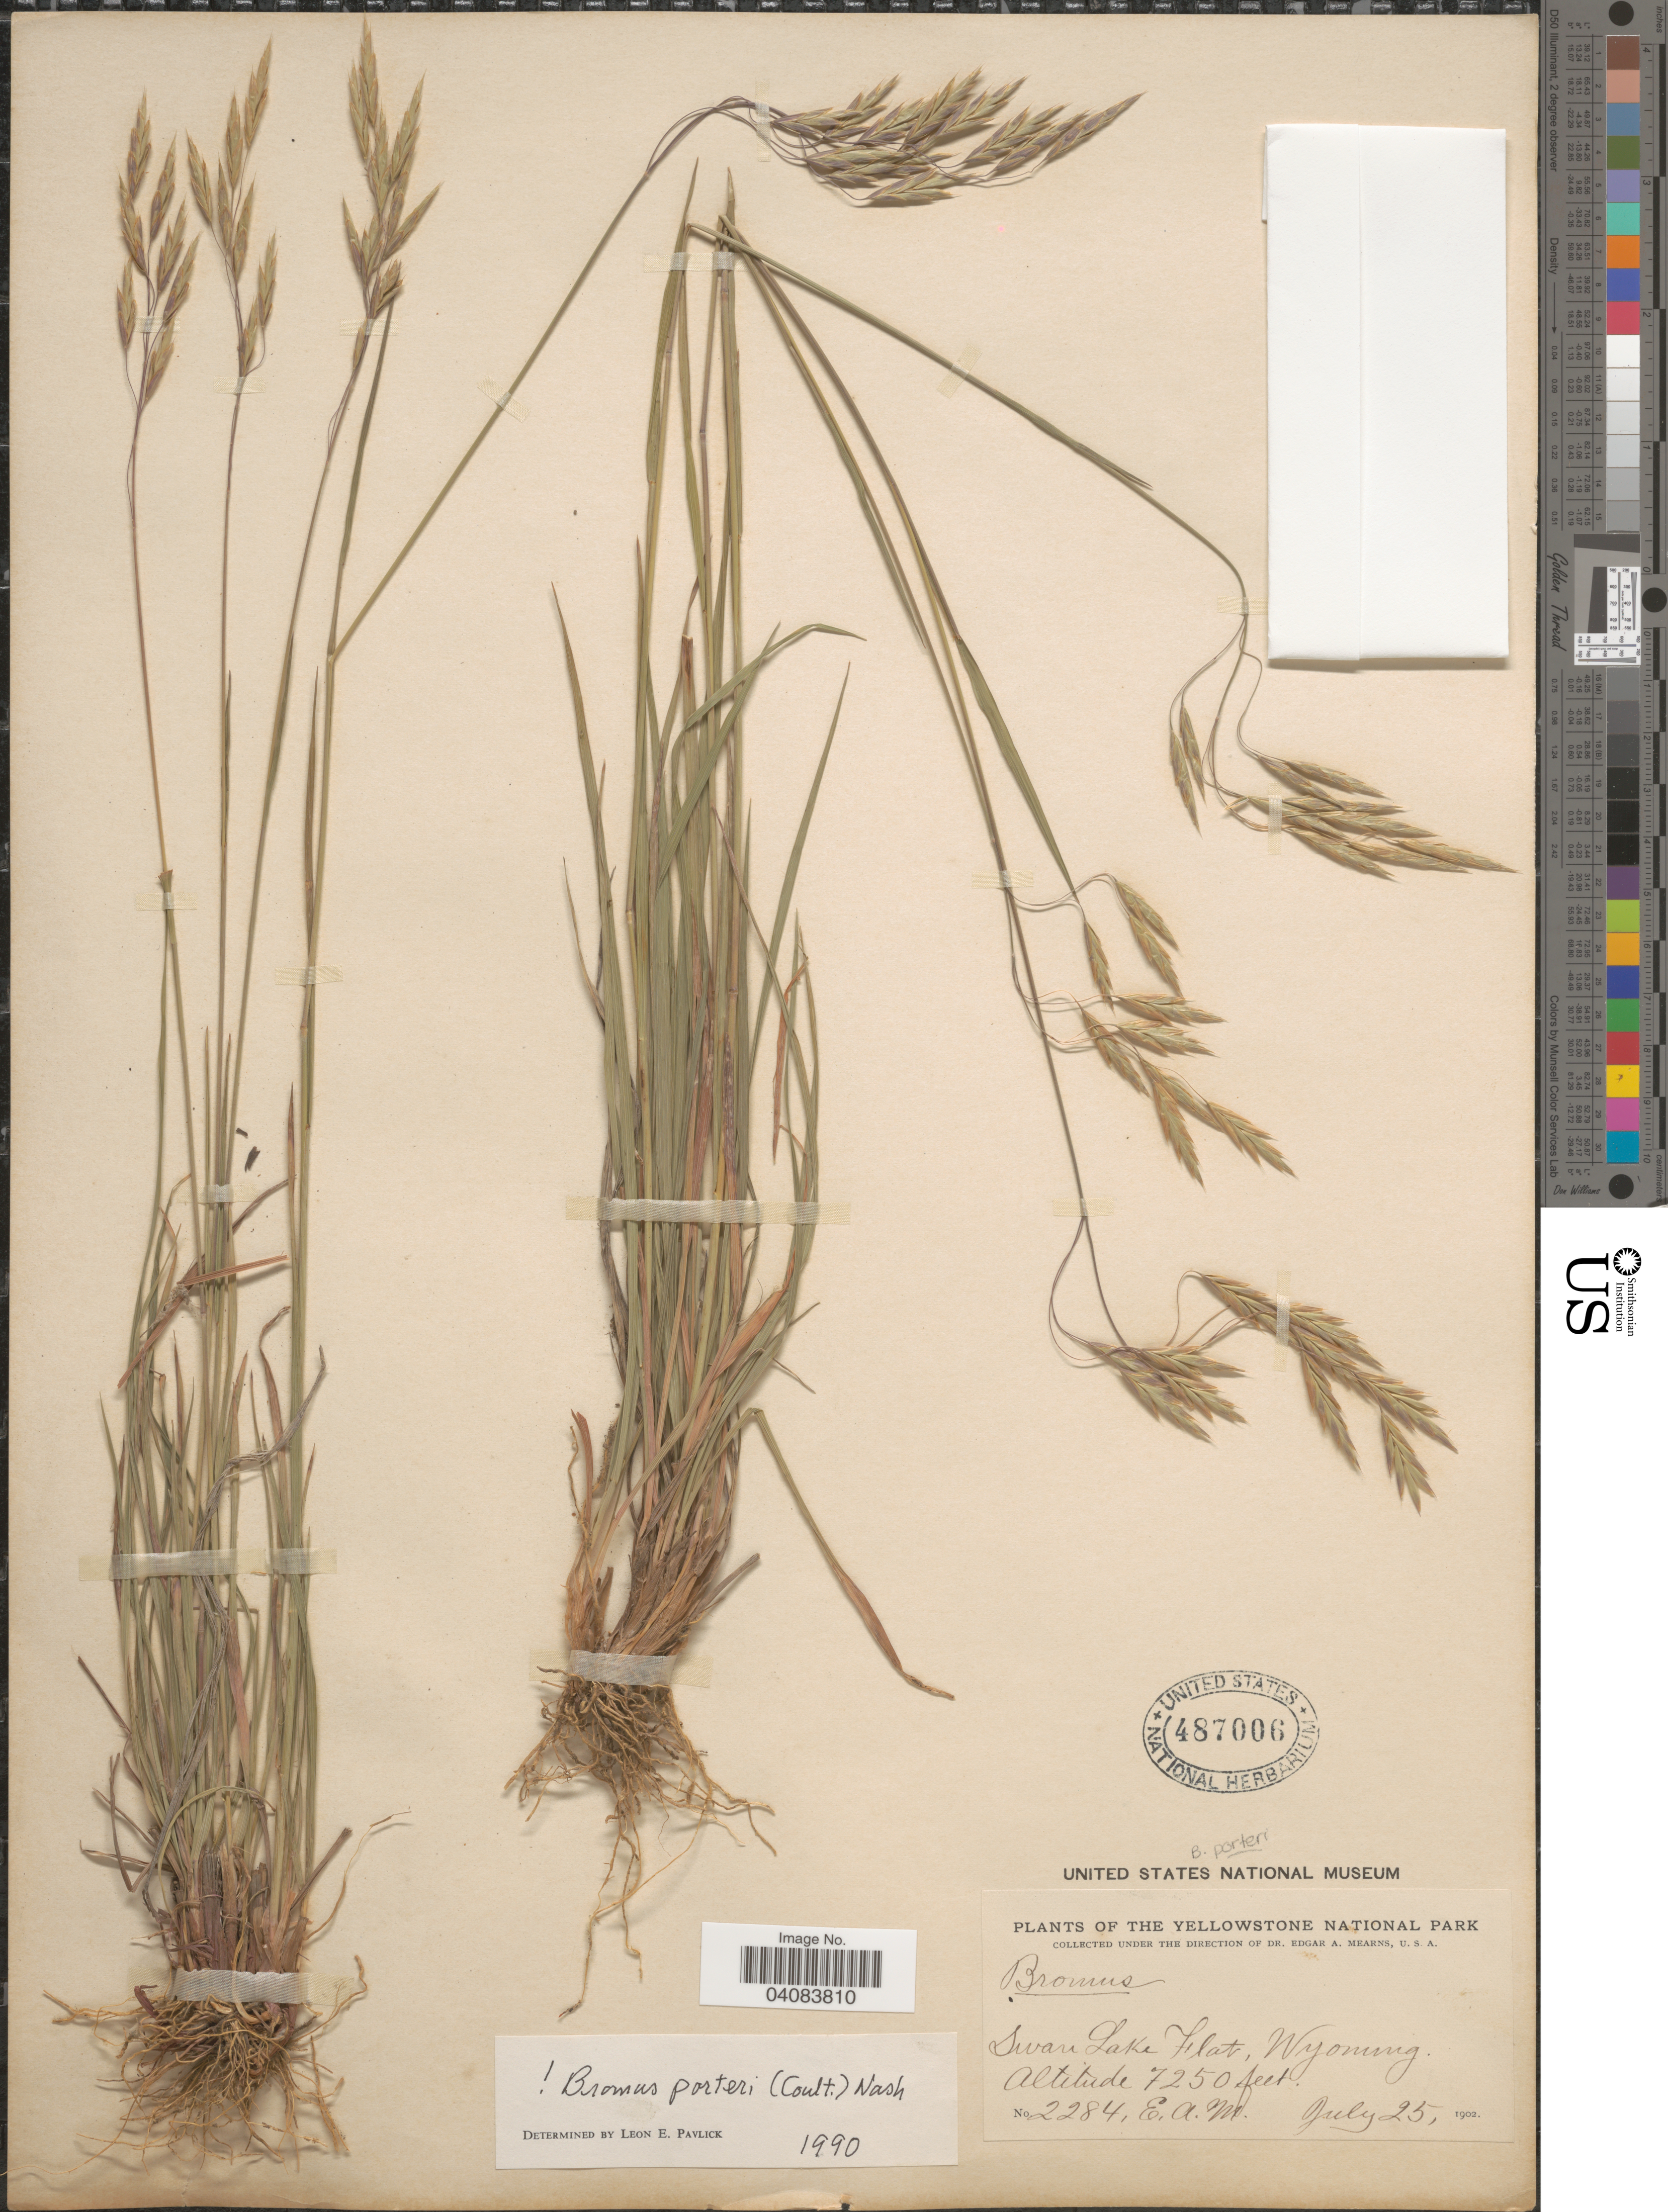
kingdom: Plantae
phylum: Tracheophyta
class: Liliopsida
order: Poales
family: Poaceae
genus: Bromus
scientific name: Bromus porteri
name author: (J.M. Coult.) Nash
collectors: E. A. Mearns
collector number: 2284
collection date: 1902-07-25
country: United States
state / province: Wyoming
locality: Yellowstone National Park. Swan Lake Flat.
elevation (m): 2210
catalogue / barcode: US 487006